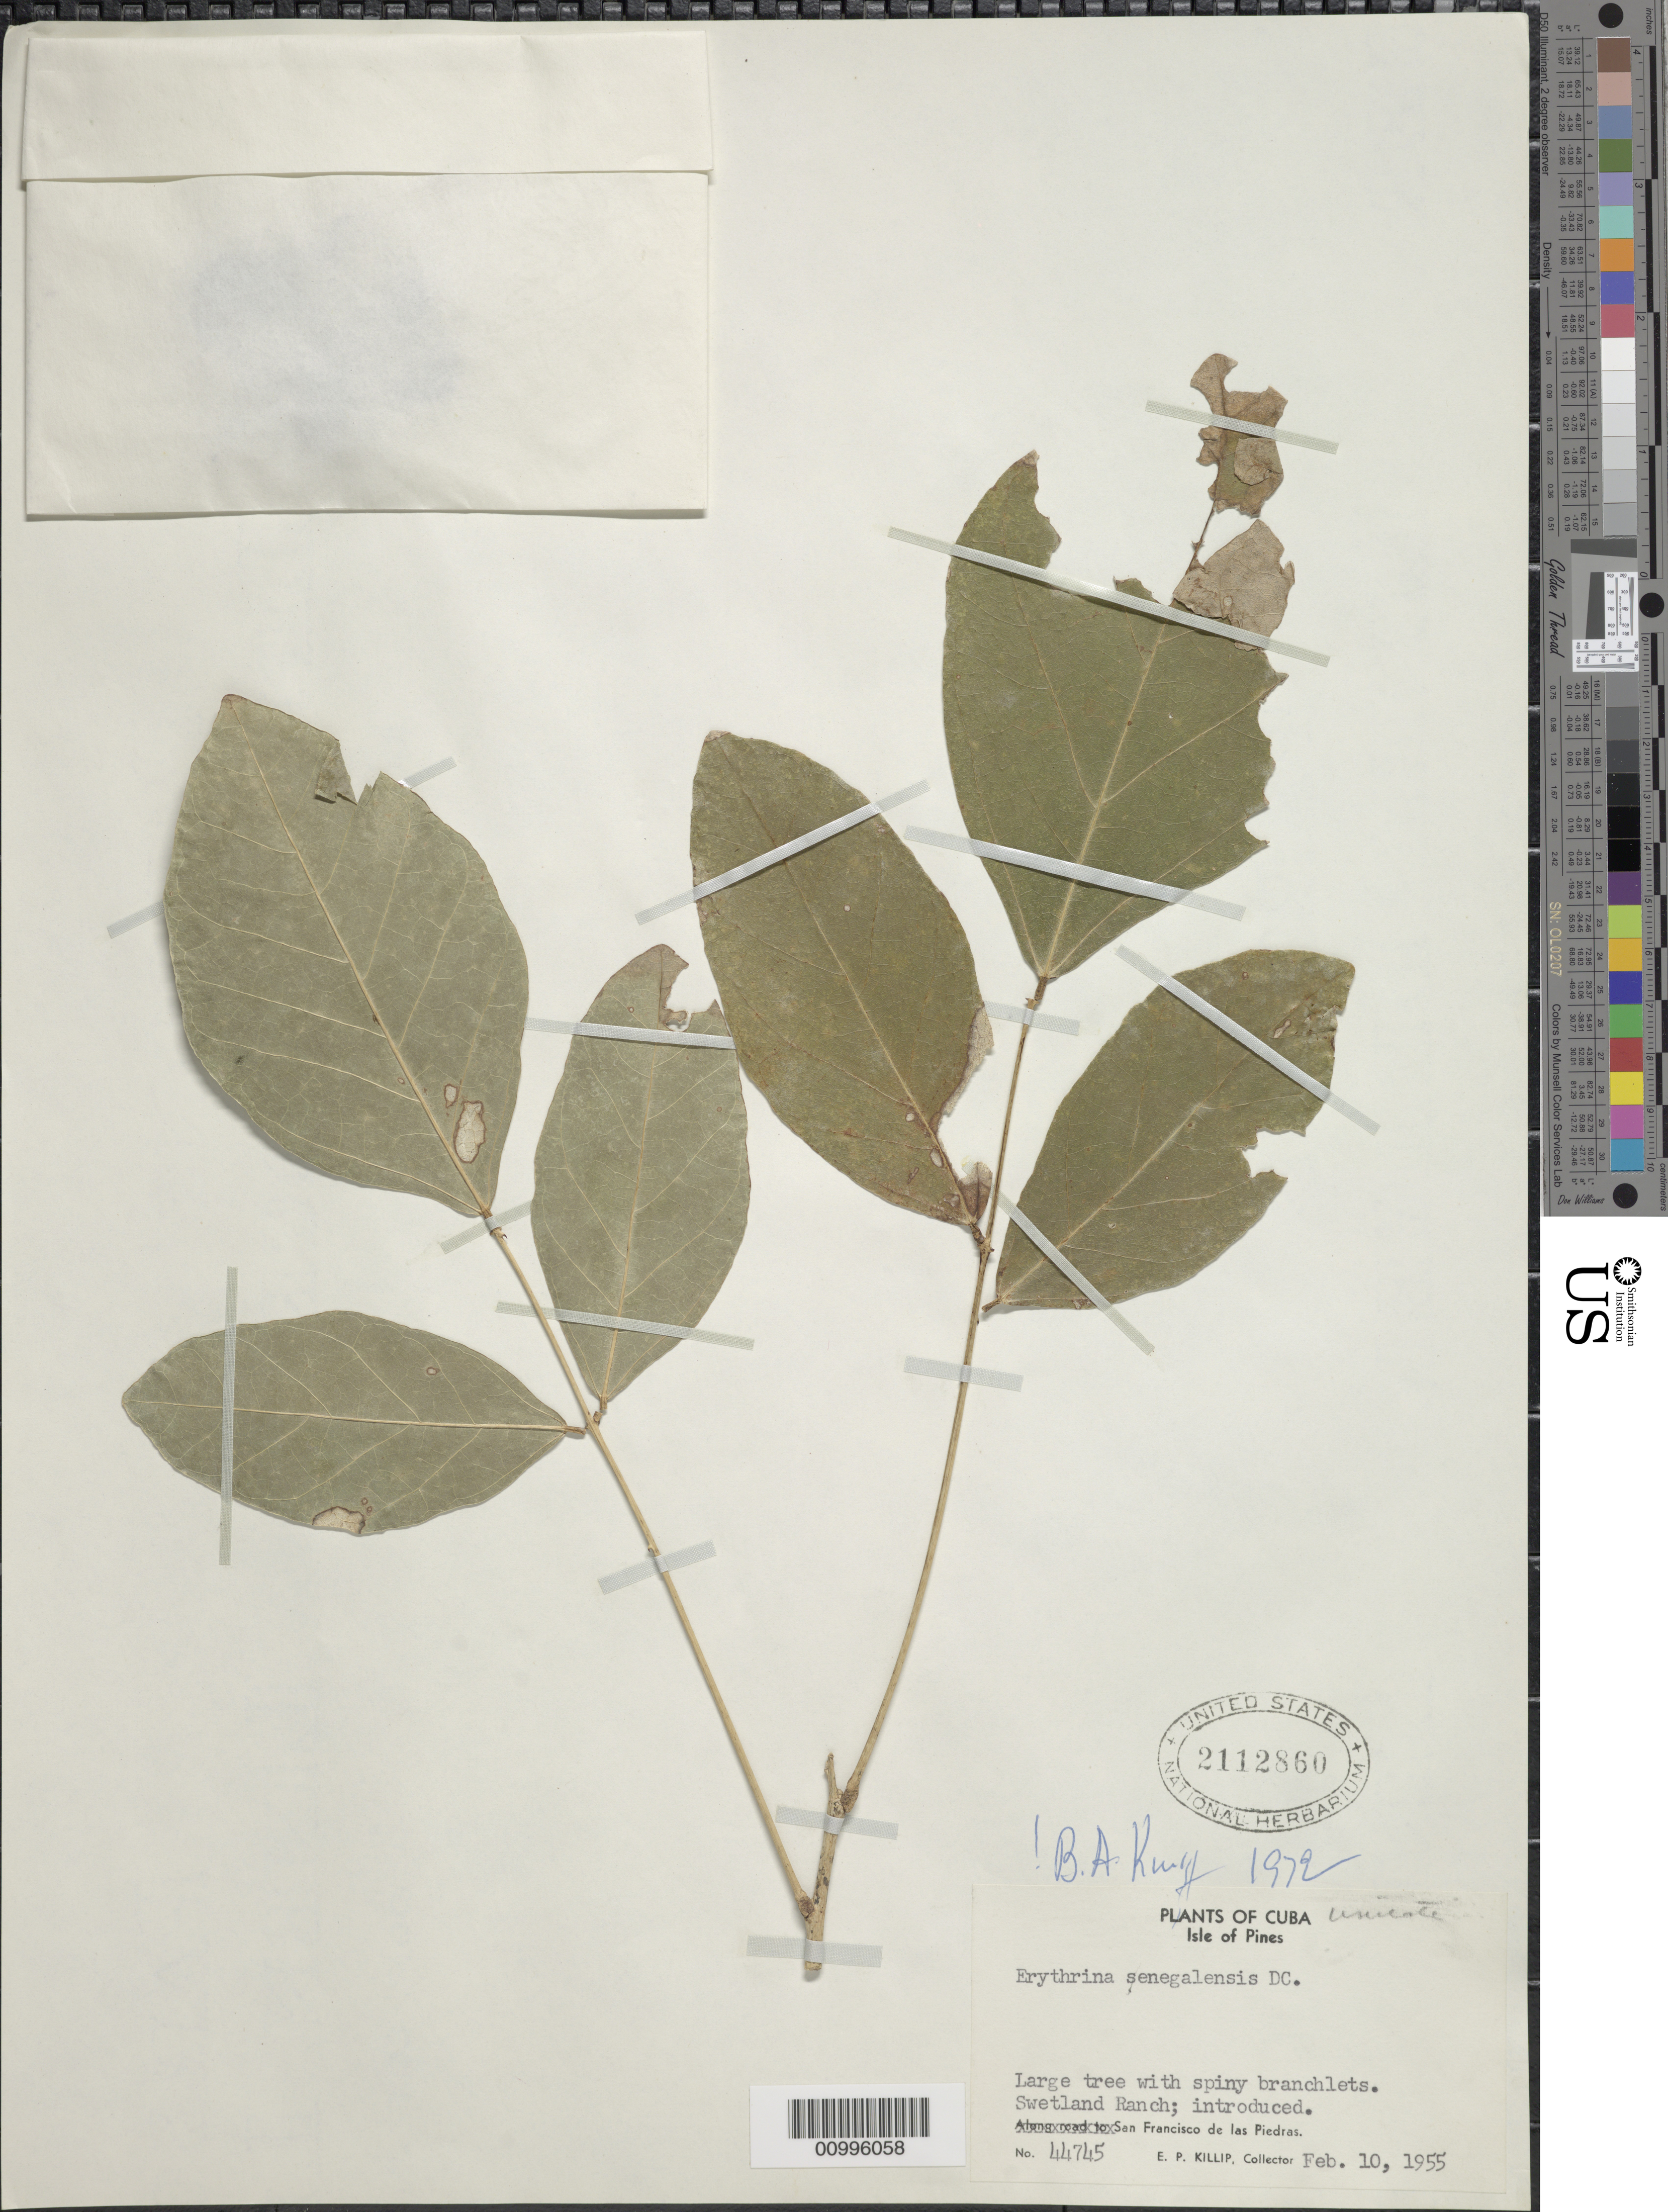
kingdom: Plantae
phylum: Tracheophyta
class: Magnoliopsida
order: Fabales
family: Fabaceae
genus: Erythrina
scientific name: Erythrina senegalensis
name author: DC.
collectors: E. P. Killip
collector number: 44745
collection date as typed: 10 Feb 1955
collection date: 1955-02-10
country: Cuba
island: Isla de la Juventud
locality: Isle of Pines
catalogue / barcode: US 2112860